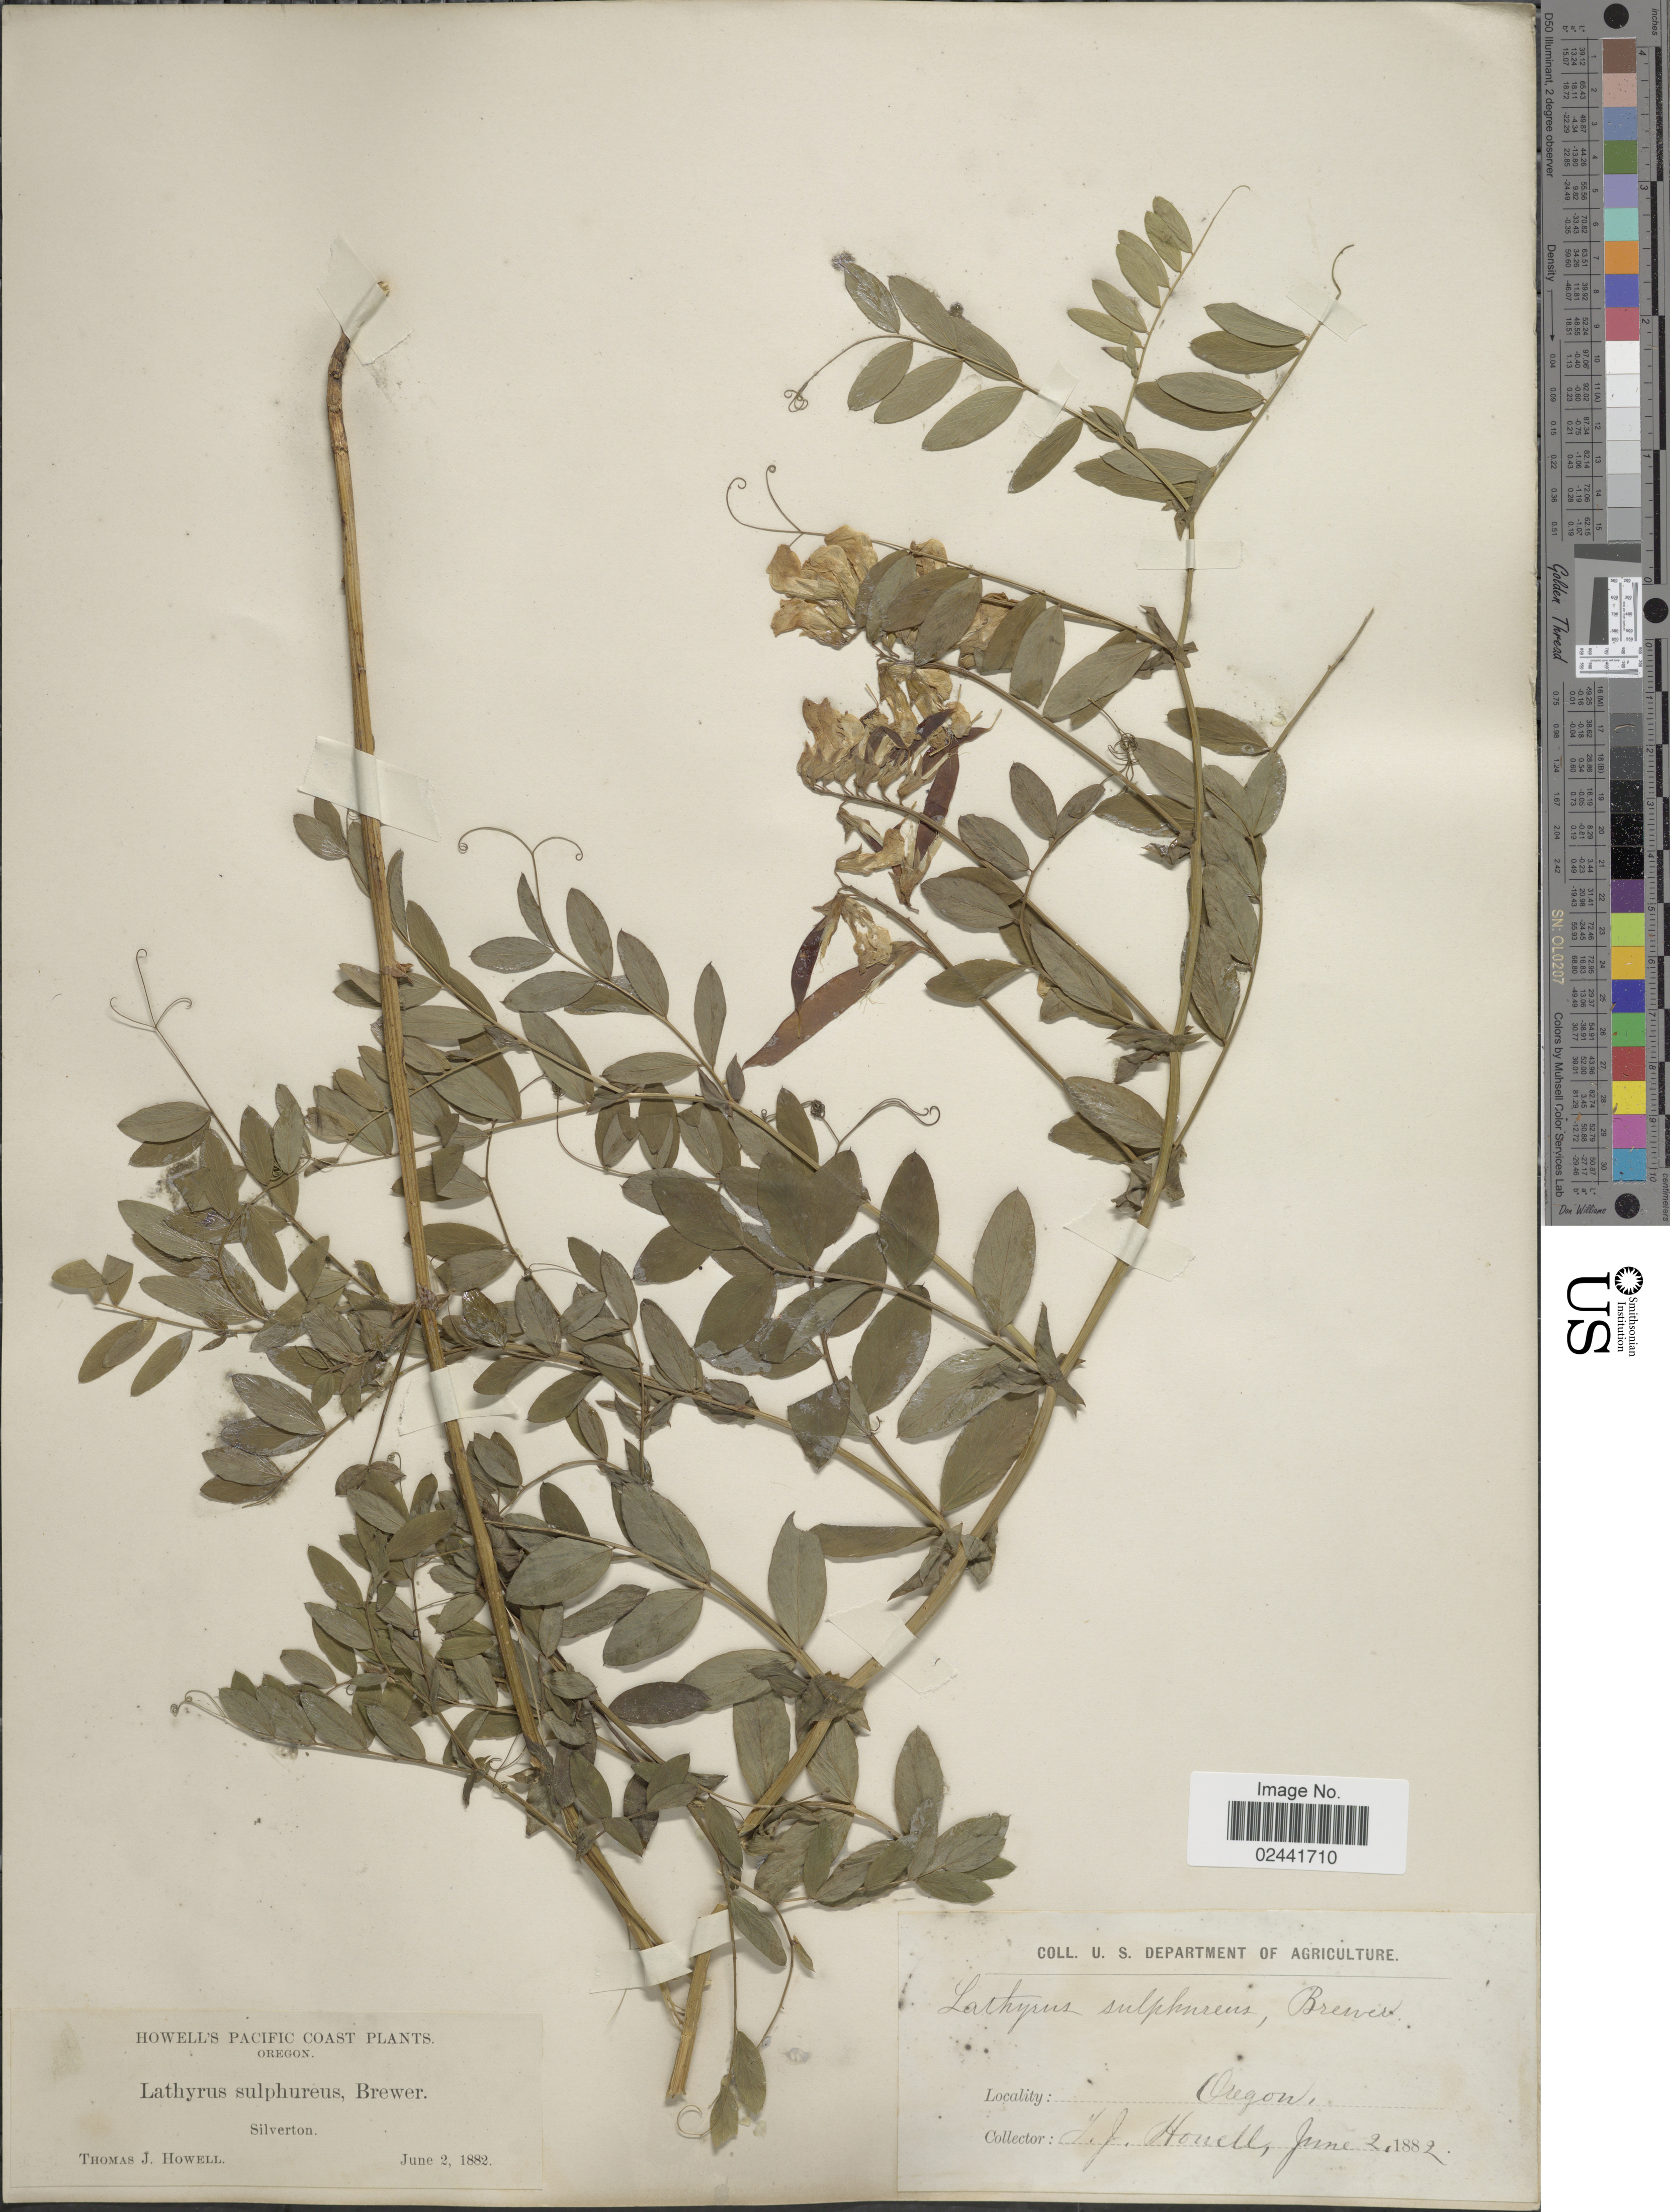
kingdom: Plantae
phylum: Tracheophyta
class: Magnoliopsida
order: Fabales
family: Fabaceae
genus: Lathyrus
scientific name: Lathyrus sulphureus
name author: W.H. Brewer ex A. Gray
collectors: T. J. Howell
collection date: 1882-06-02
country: United States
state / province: Oregon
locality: Pacific Coast, Silverton